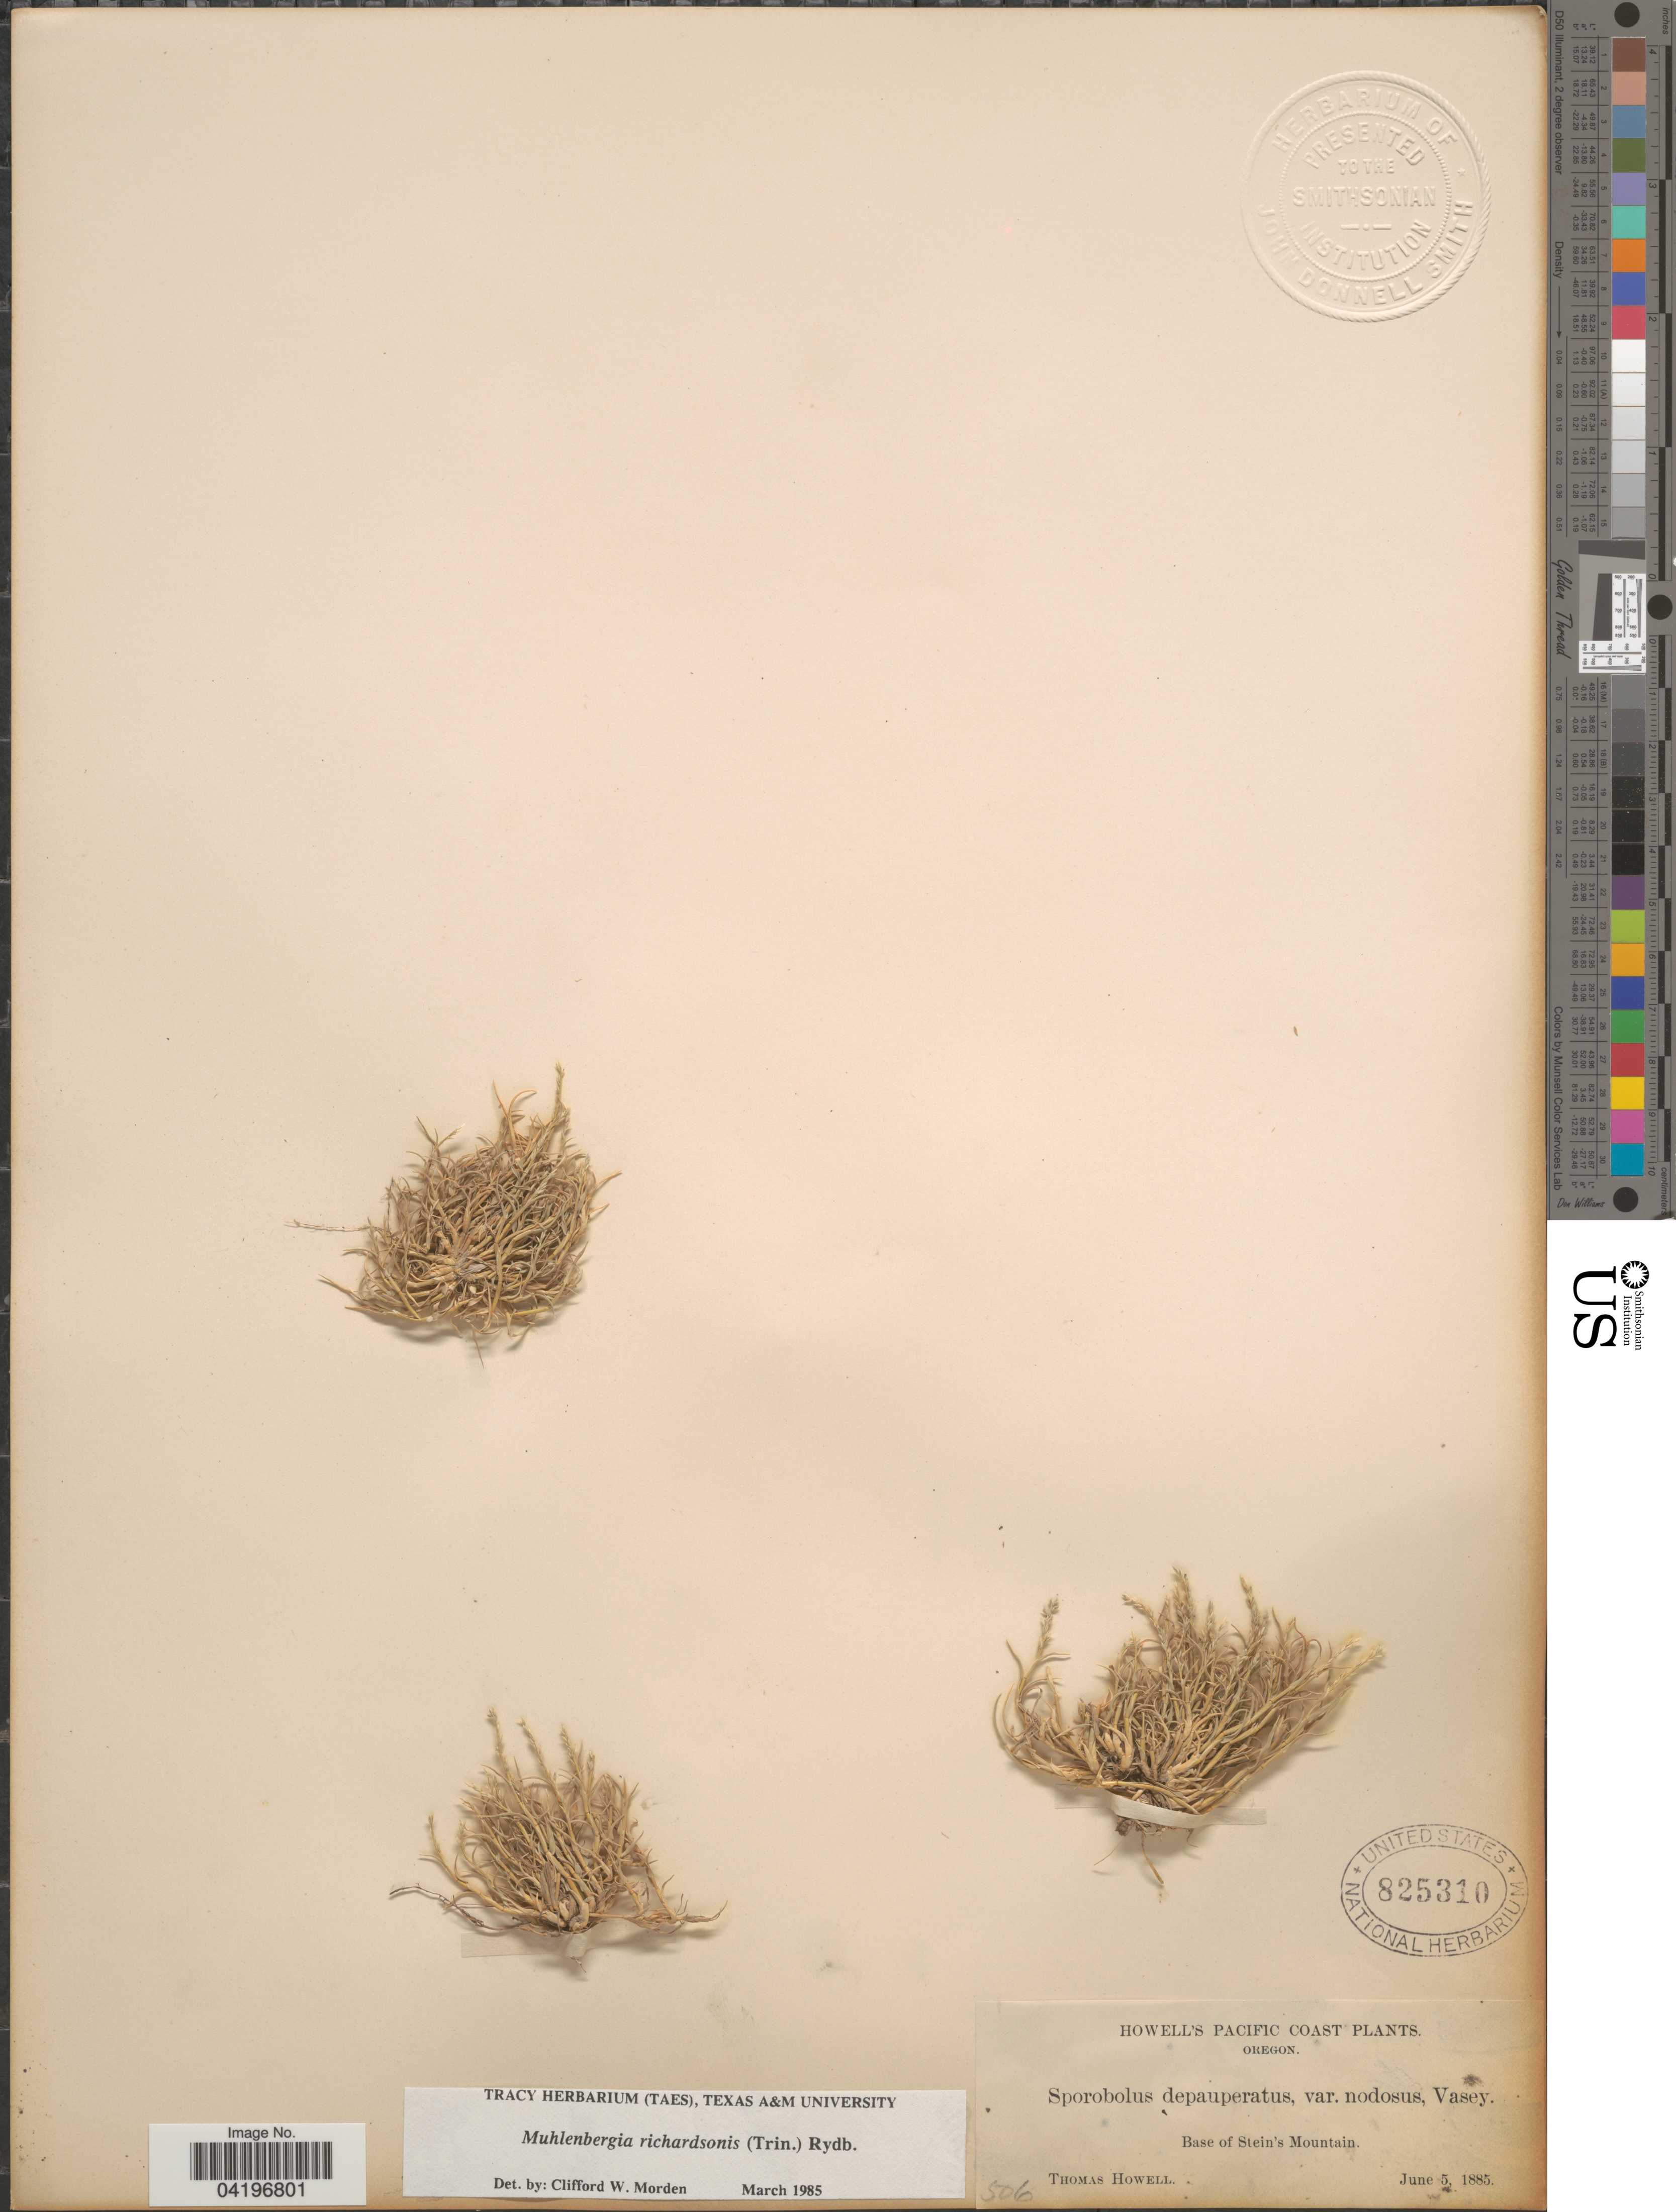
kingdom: Plantae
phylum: Tracheophyta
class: Liliopsida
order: Poales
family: Poaceae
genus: Muhlenbergia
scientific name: Muhlenbergia richardsonis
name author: (Trin.) Rydb.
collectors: T. Howell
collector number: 506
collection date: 1885-06-05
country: United States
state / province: Oregon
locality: Pacific Coast. Base of Stein's Mountain.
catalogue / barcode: US 825310